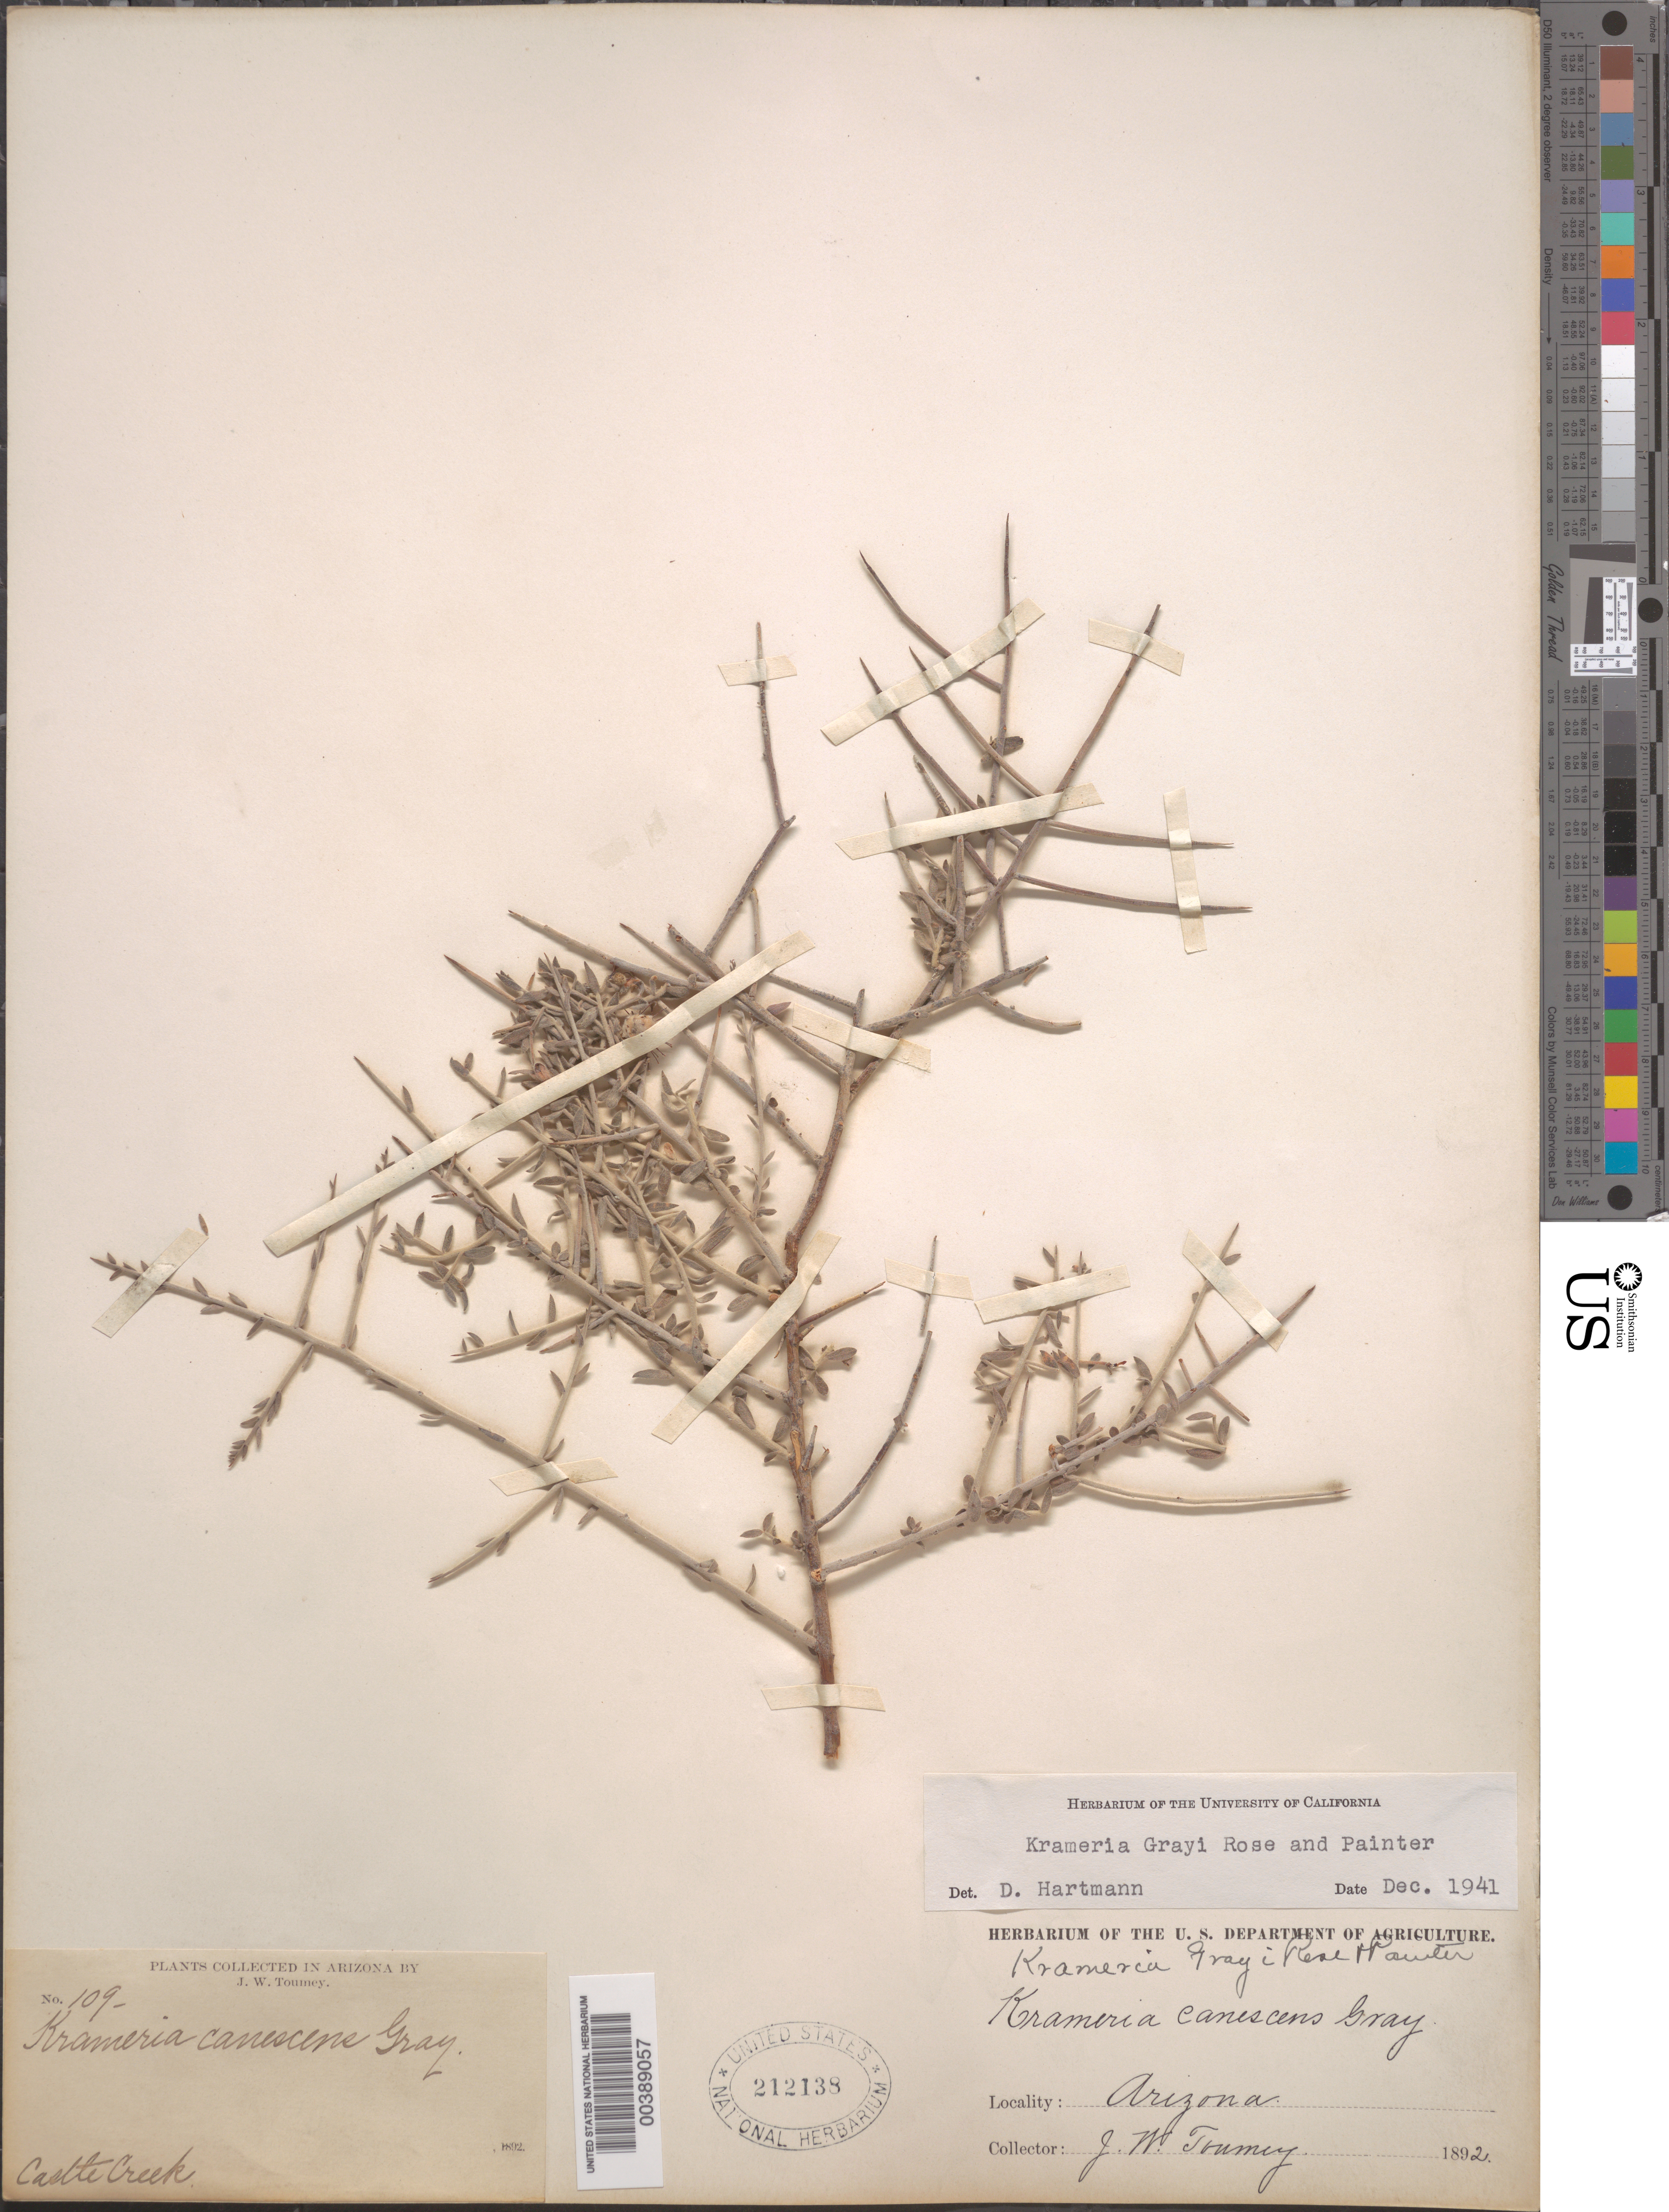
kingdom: Plantae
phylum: Tracheophyta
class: Magnoliopsida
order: Zygophyllales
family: Krameriaceae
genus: Krameria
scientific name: Krameria grayi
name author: Rose & J.H. Painter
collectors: J. W. Toumey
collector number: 109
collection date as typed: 1892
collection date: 1892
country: United States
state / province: Arizona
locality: Castle creek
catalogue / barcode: US 212138